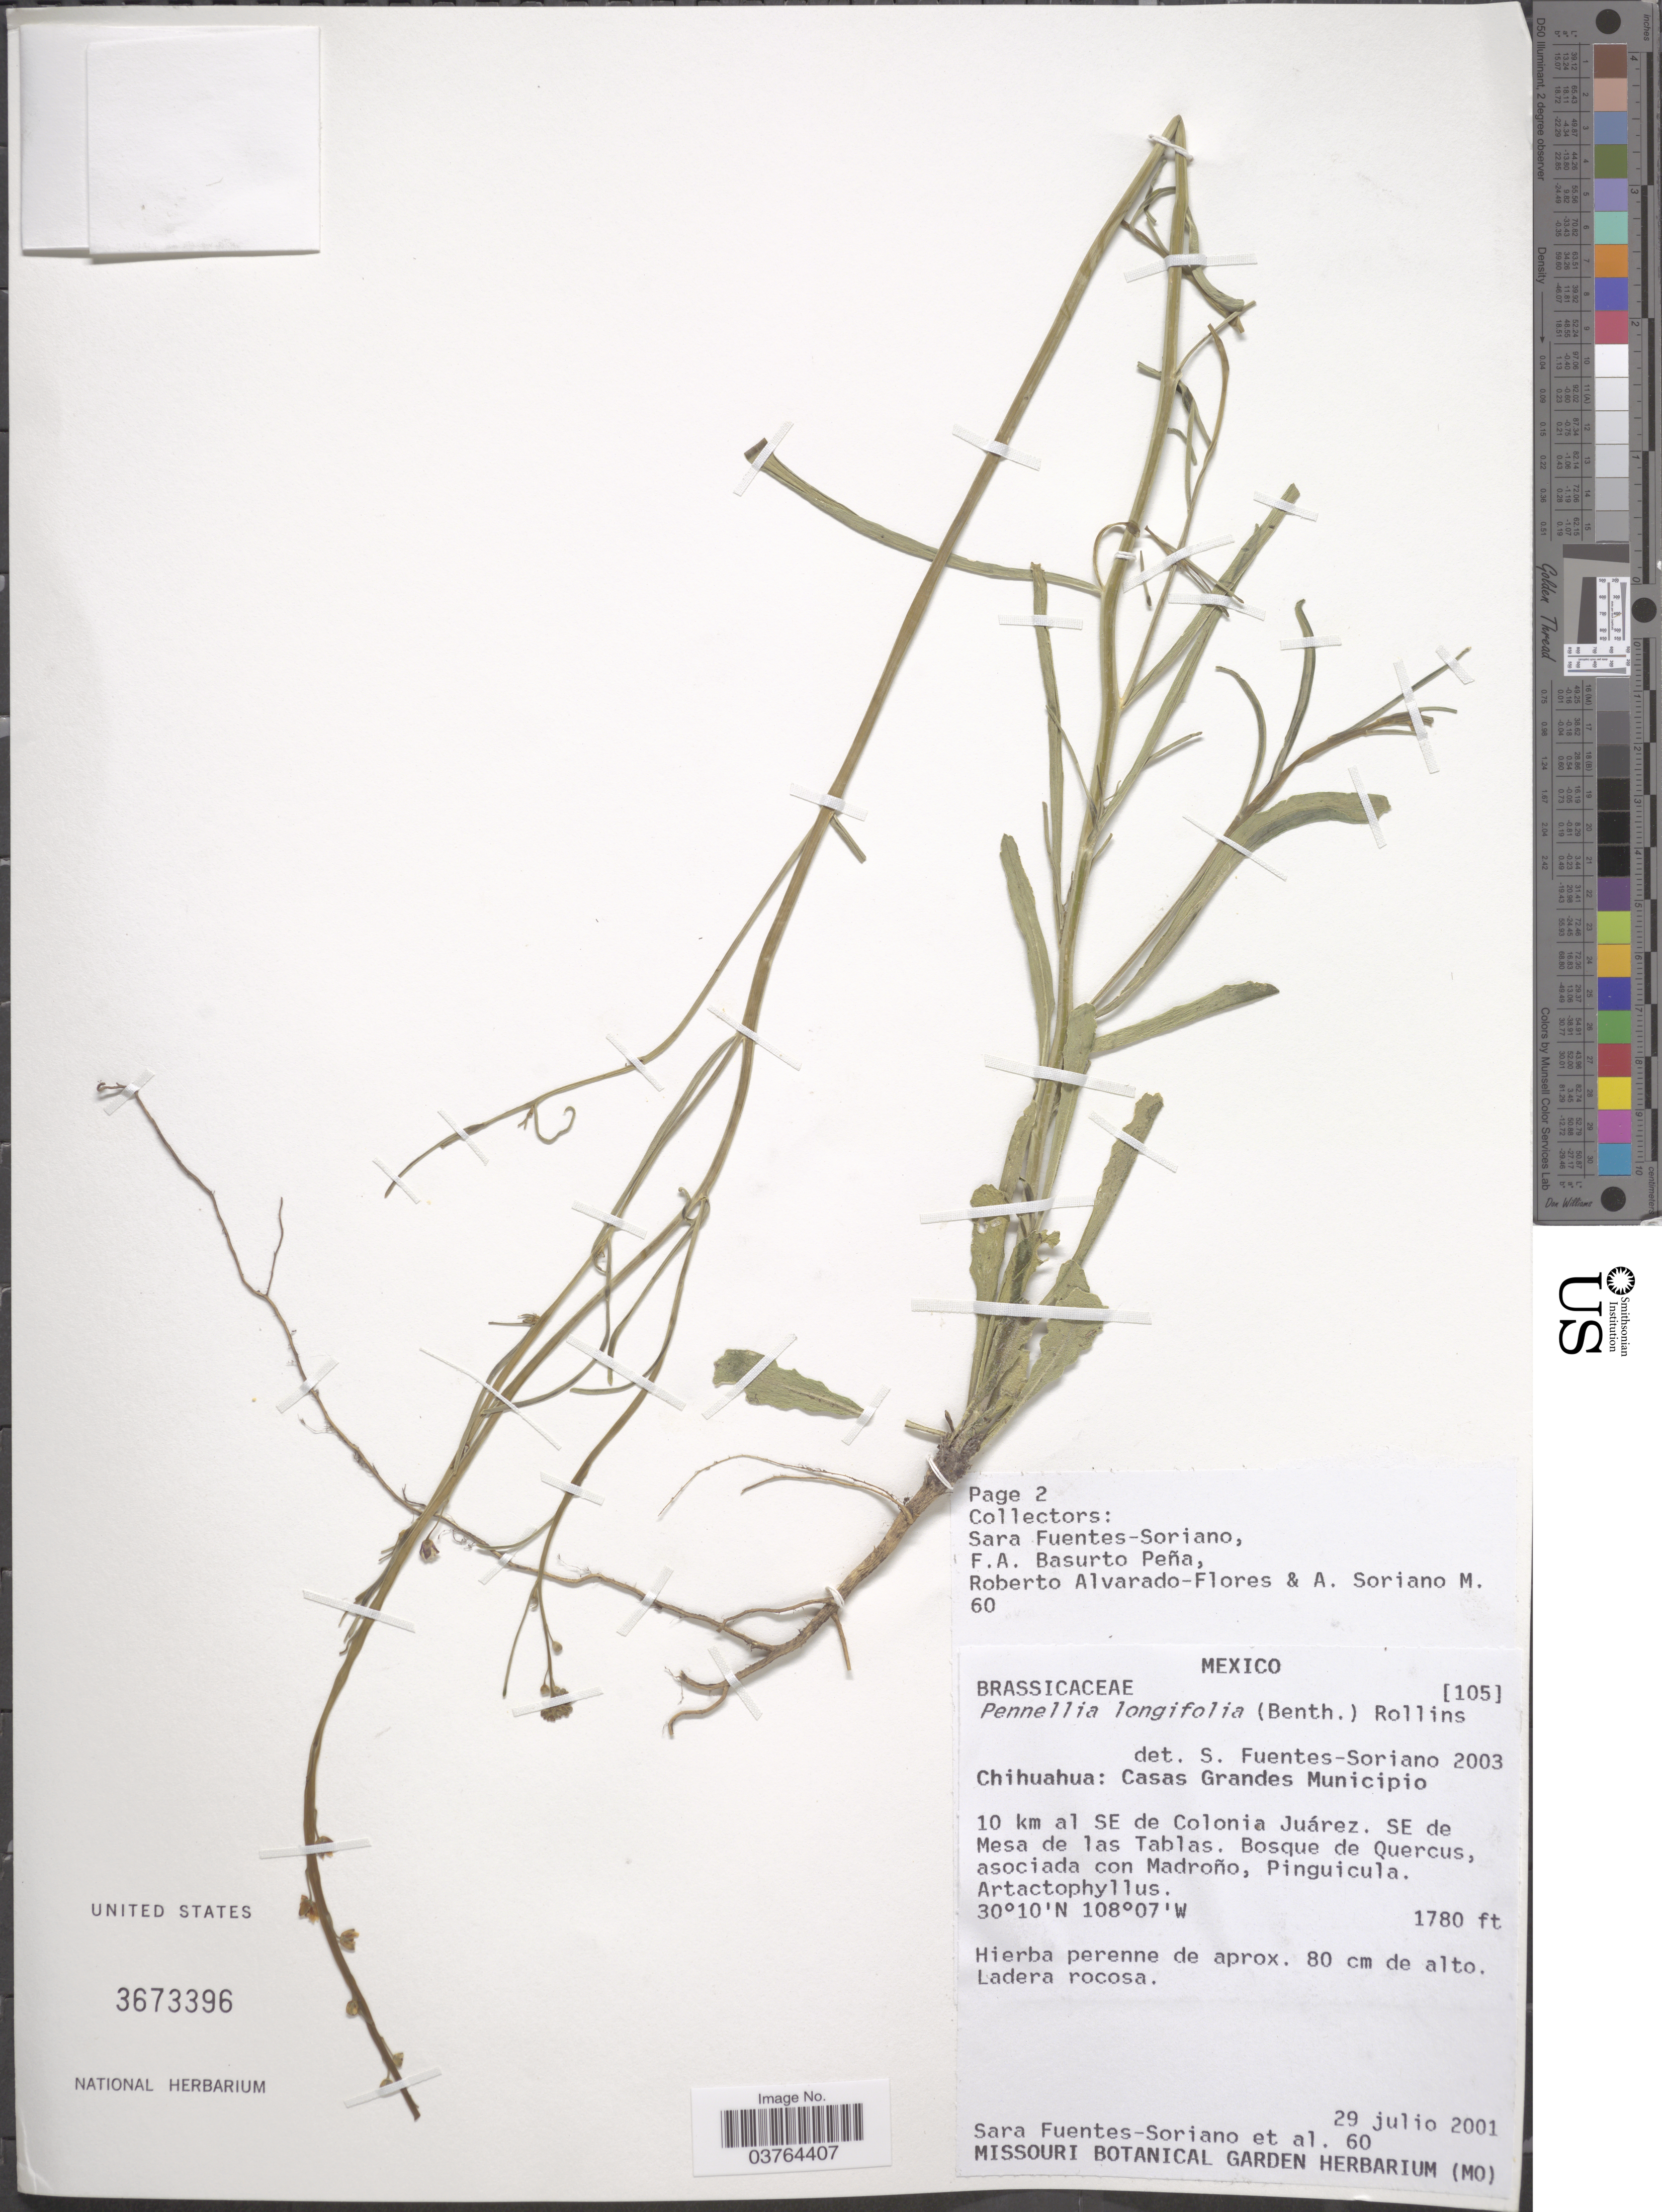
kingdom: Plantae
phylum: Tracheophyta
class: Magnoliopsida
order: Brassicales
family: Brassicaceae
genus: Pennellia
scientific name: Pennellia longifolia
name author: (Benth.) Rollins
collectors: S. Fuentes-Soriano, F. Basurto, R. Alvarado & A. Soriano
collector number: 60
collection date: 2001-07-29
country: Mexico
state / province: Chihuahua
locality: Casas Grandes Municipio. 10 km al SE de Colonia Juárez. SE de Mesa de las Tablas.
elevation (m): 543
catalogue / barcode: US 3673396